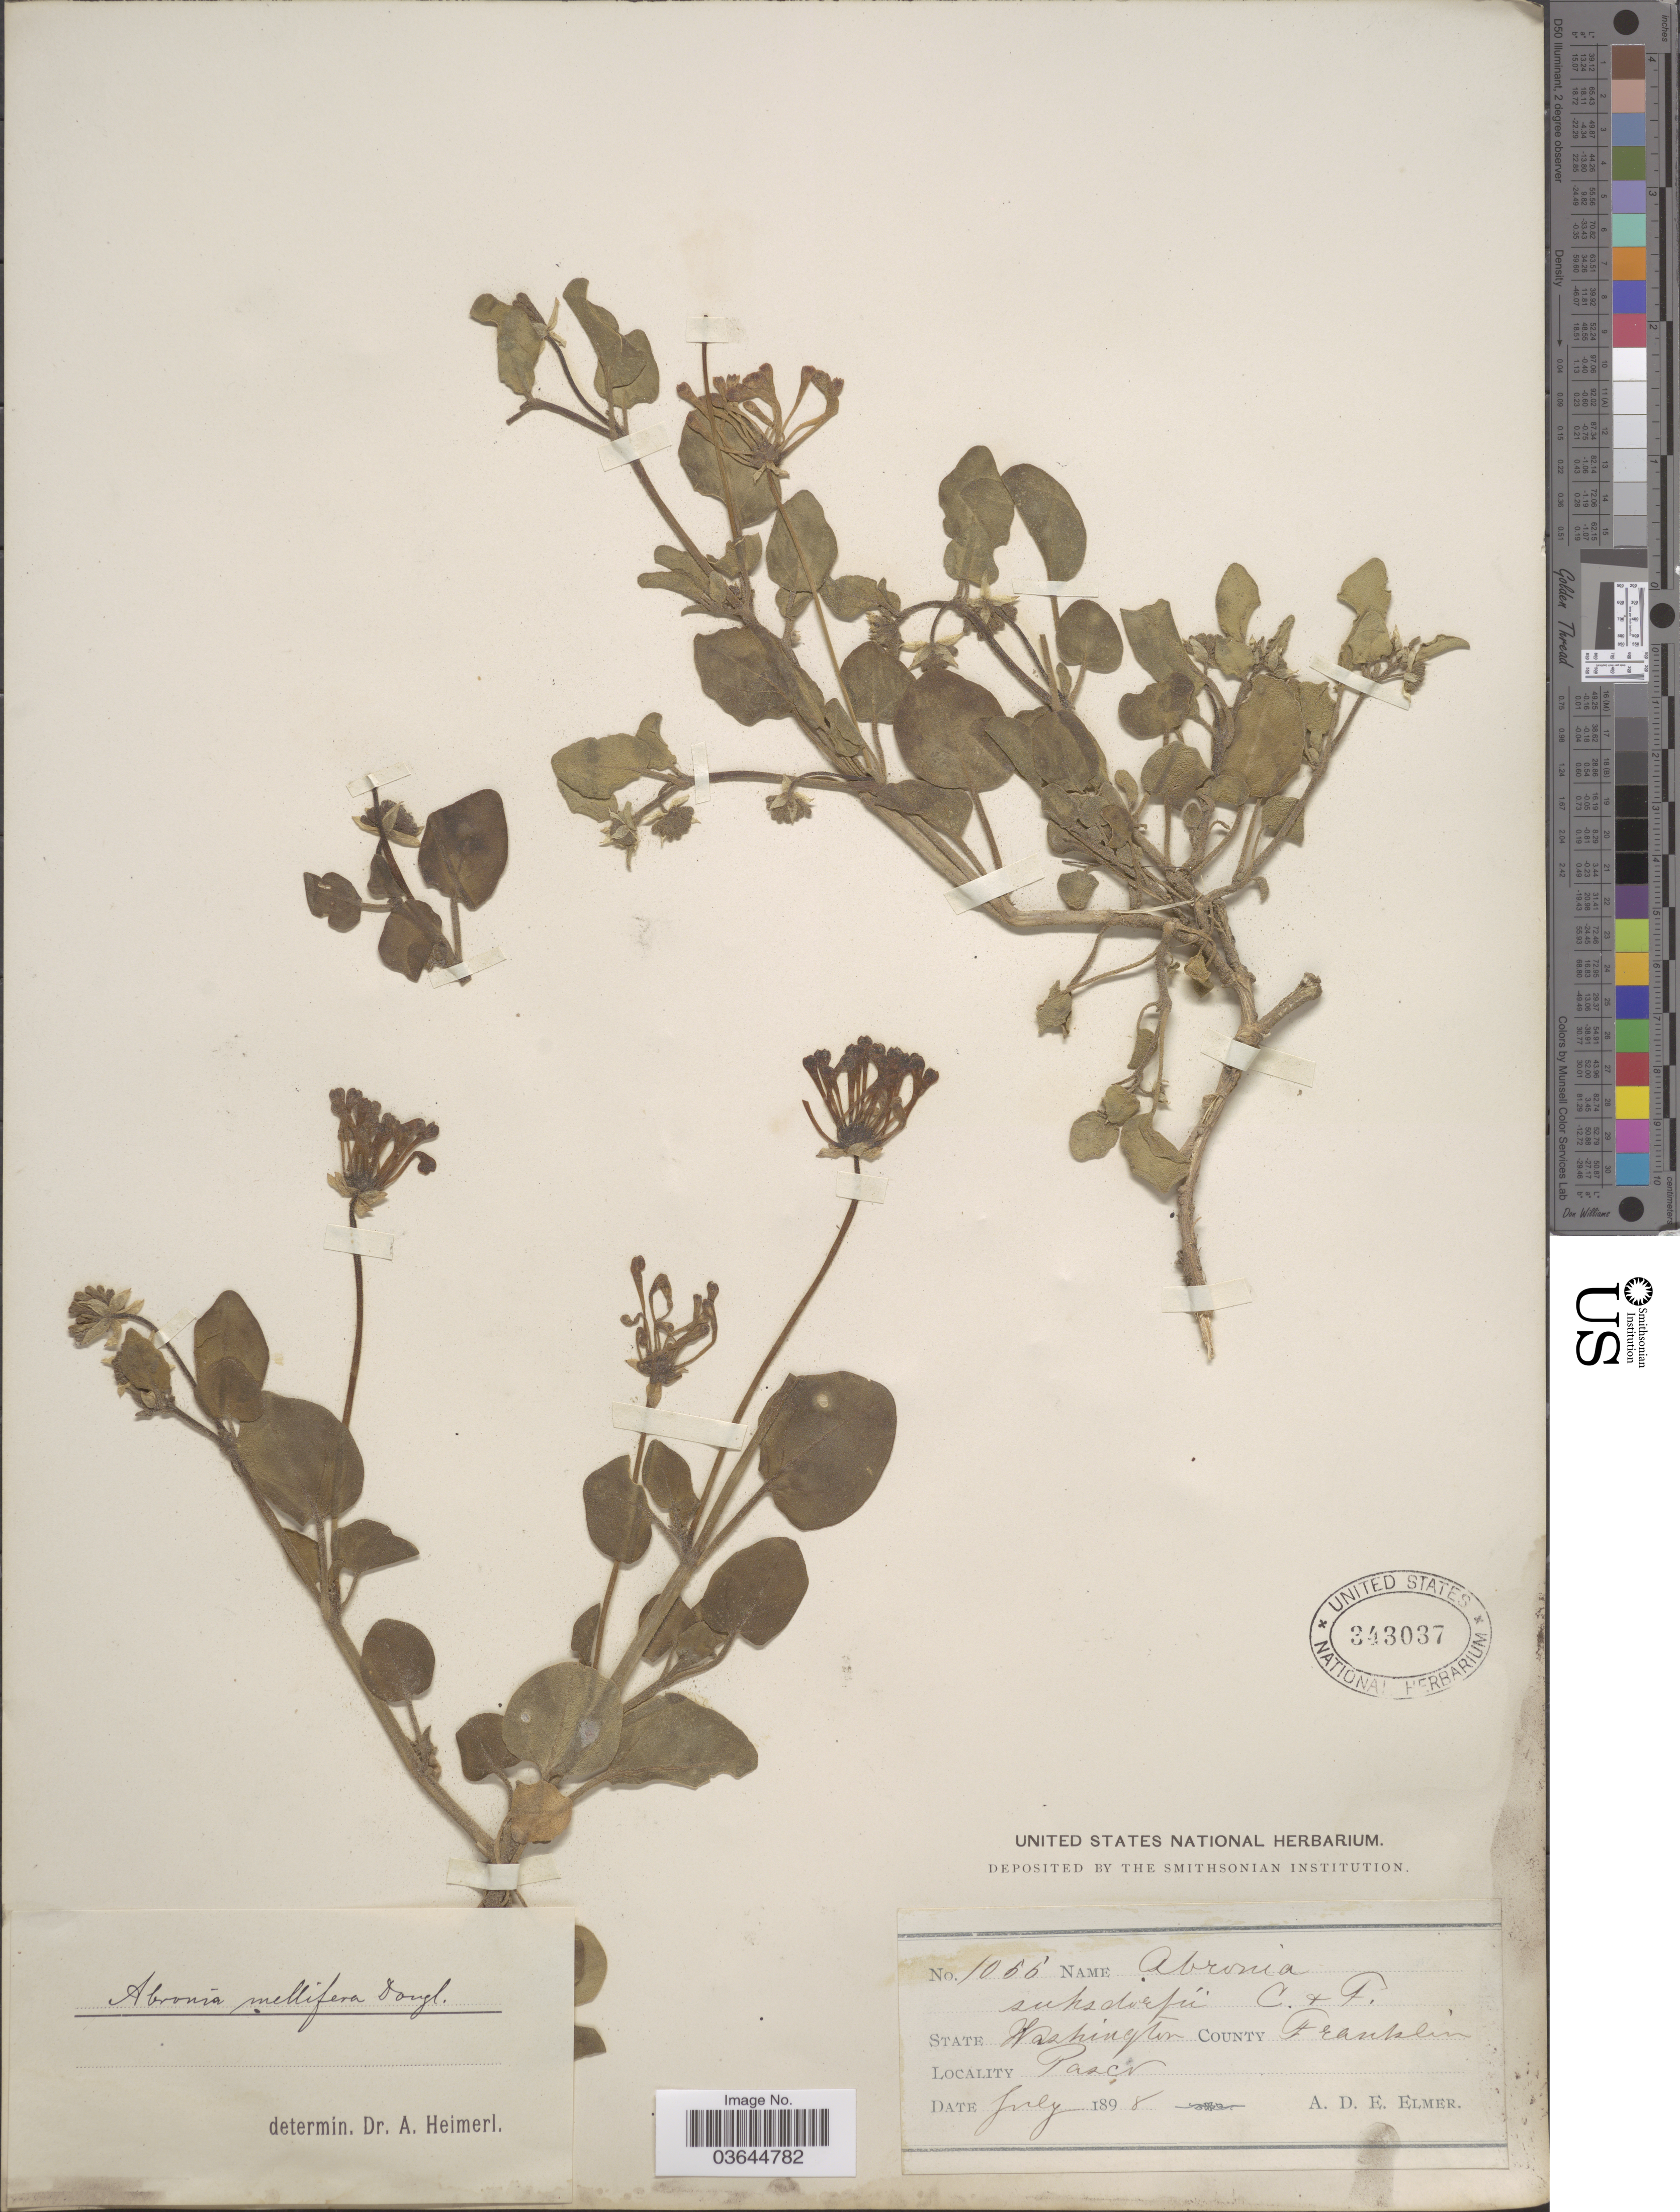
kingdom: Plantae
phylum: Tracheophyta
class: Magnoliopsida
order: Caryophyllales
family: Nyctaginaceae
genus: Abronia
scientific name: Abronia mellifera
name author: Douglas ex Hook.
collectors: A. D. E. Elmer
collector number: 1055*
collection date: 1898-07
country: United States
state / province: Washington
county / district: Franklin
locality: County Franklin. Pasco.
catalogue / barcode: US 343037